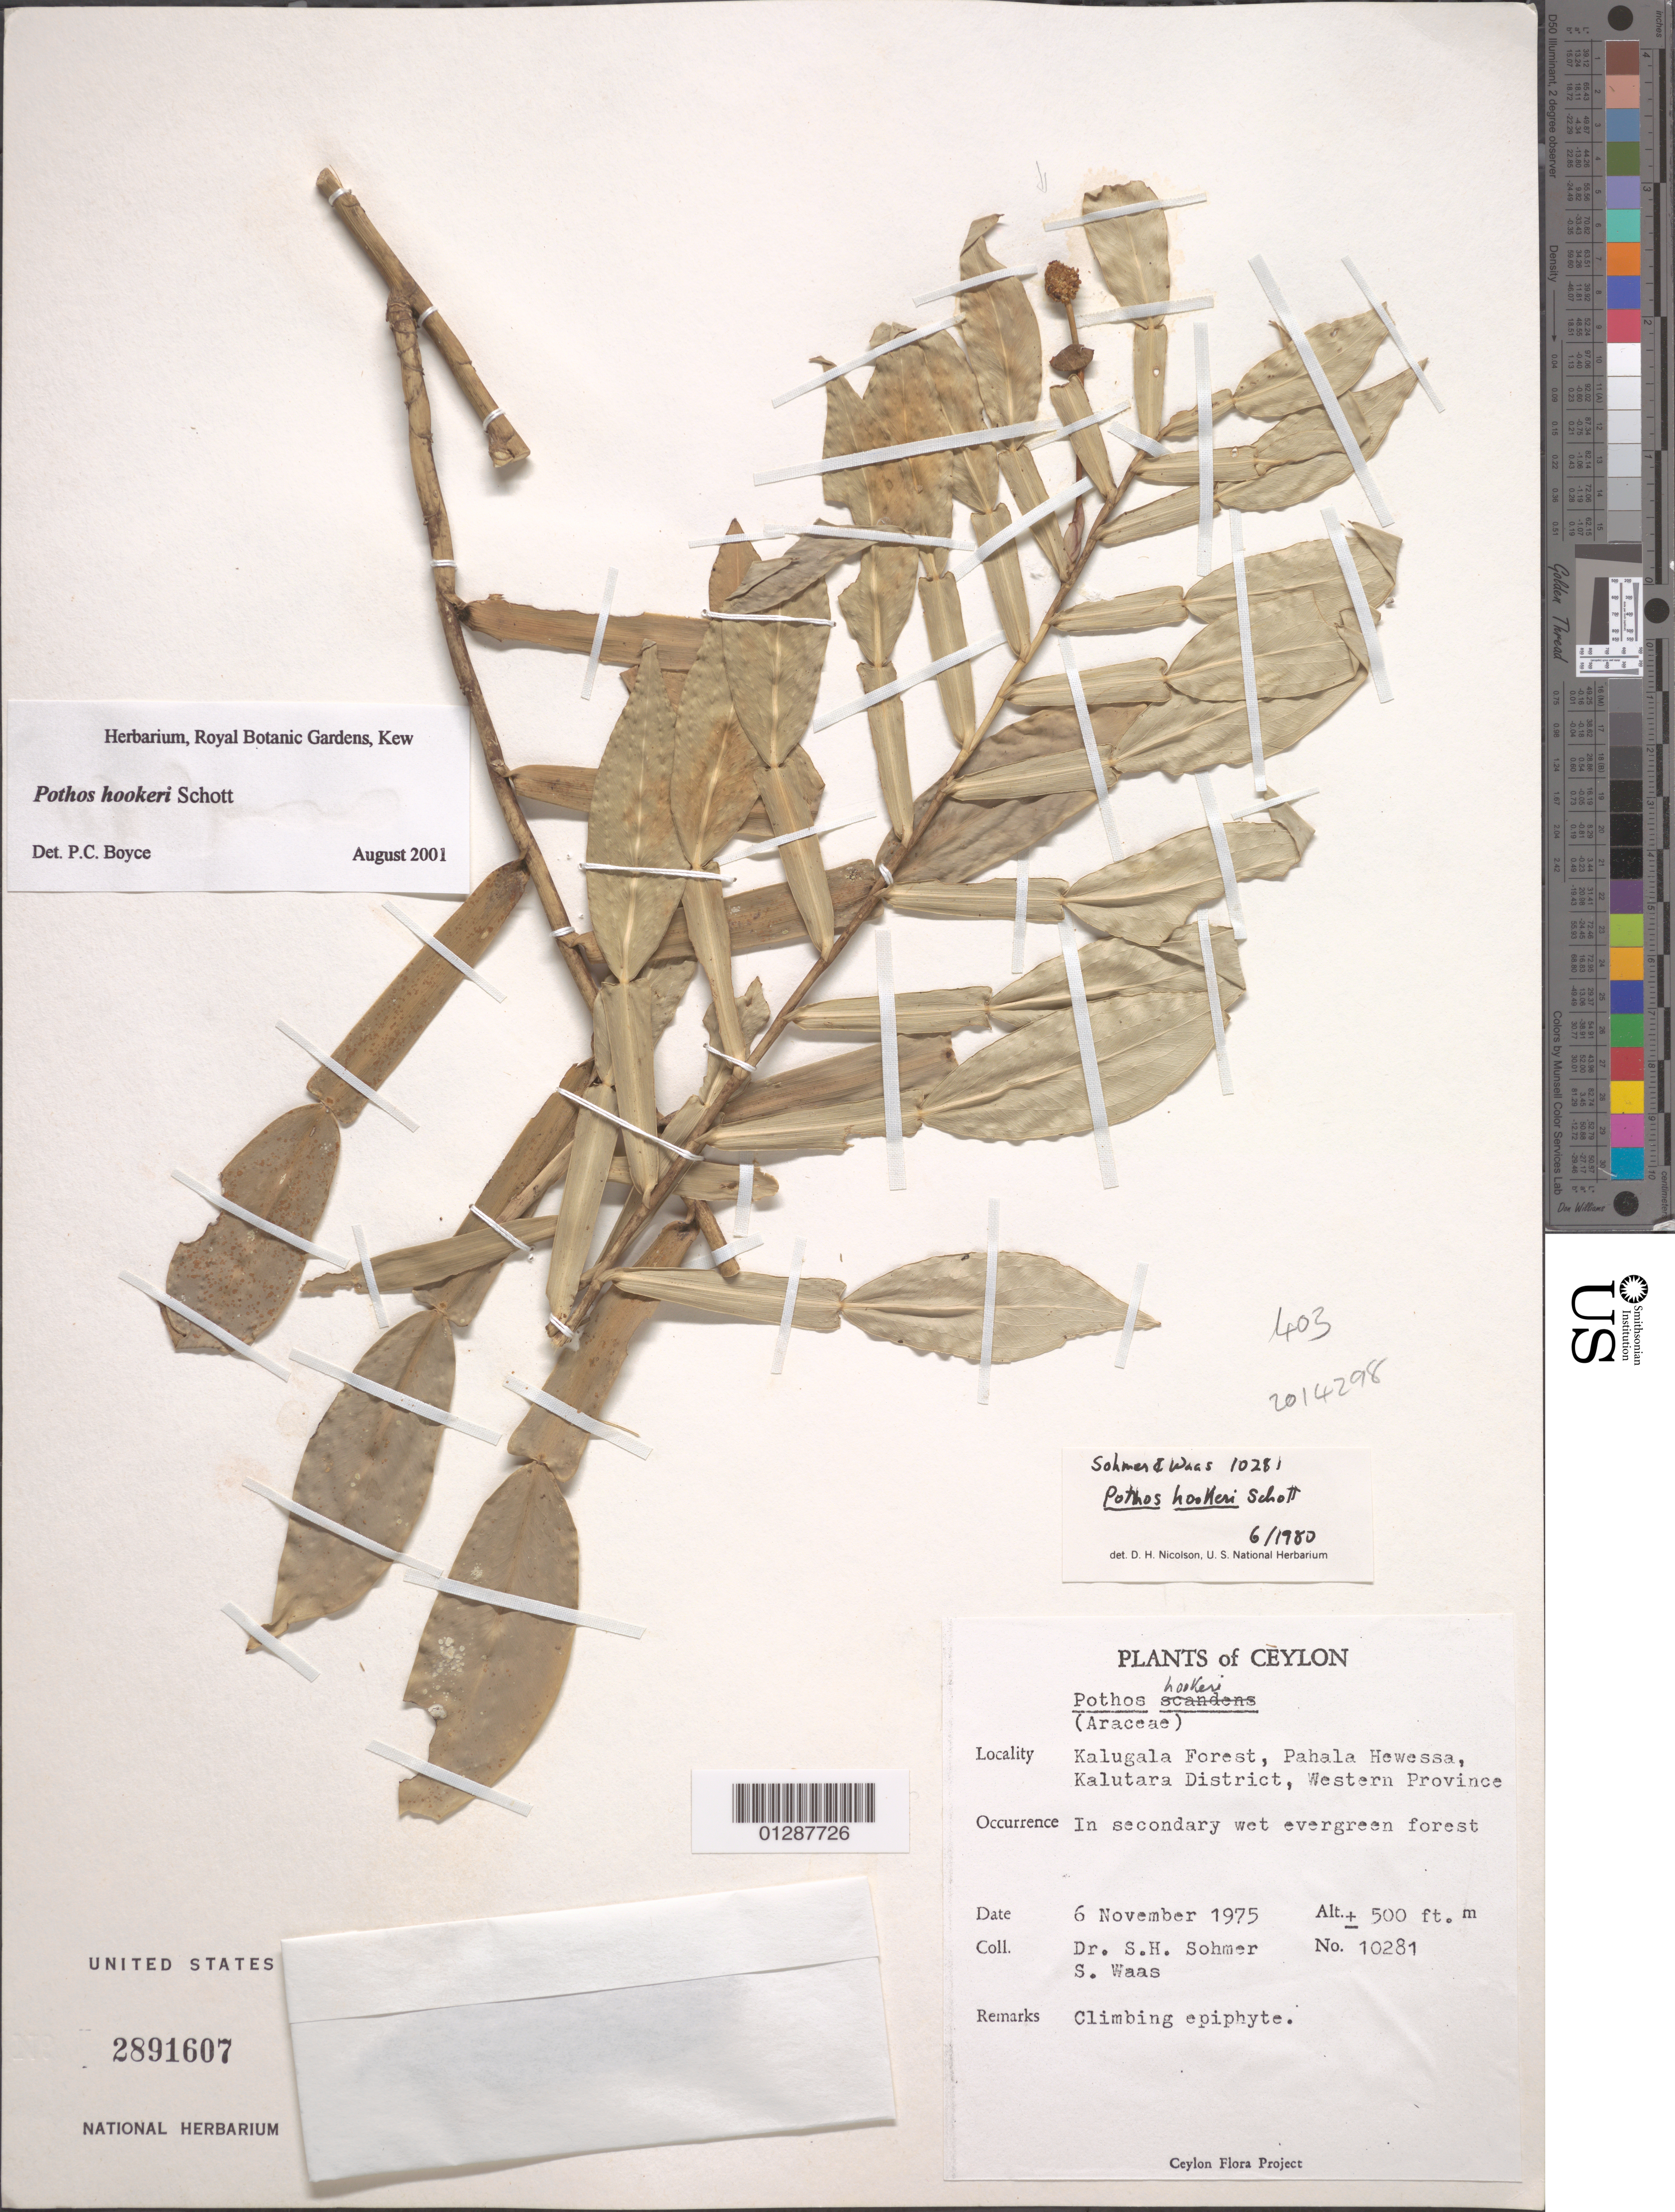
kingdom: Plantae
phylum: Tracheophyta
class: Liliopsida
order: Alismatales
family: Araceae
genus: Pothos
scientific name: Pothos hookeri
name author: Schott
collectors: S. H. Sohmer & S. Waas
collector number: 10281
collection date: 1975-11-06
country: Sri Lanka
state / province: Western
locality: Ceylon. Kalugala Forest, Pahala Hewessa, Kalutara District.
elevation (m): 152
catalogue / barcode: US 2891607